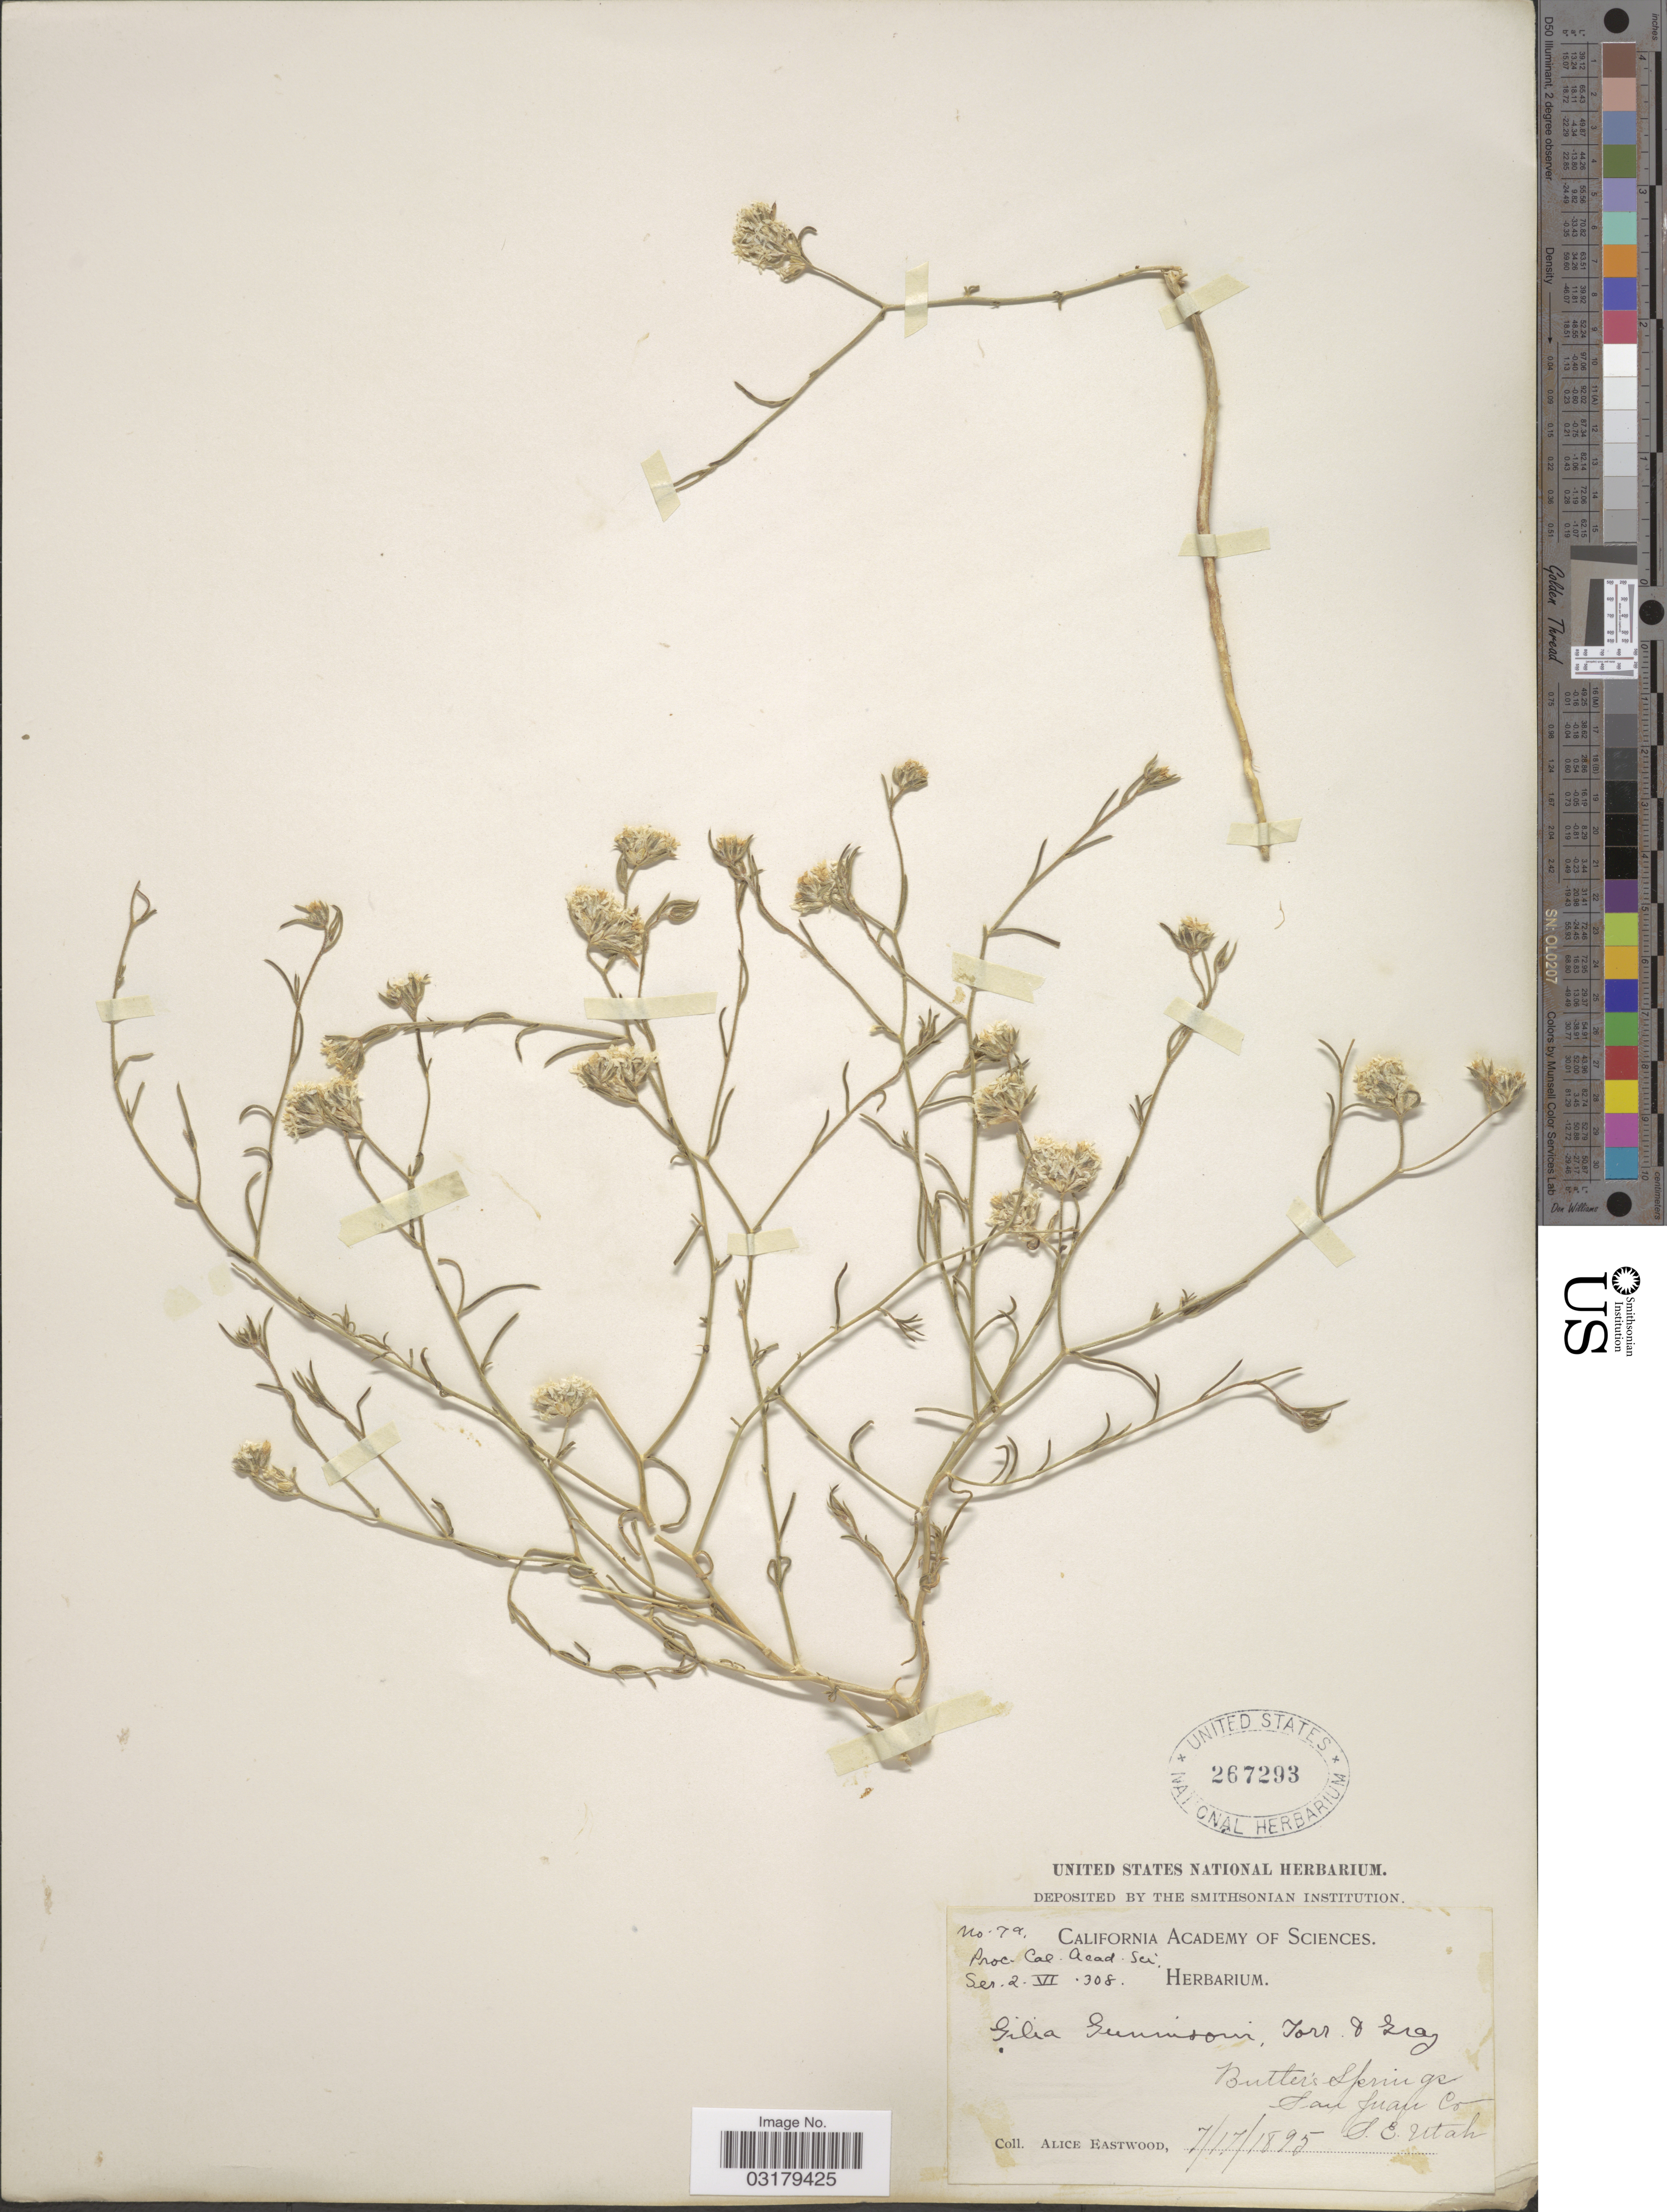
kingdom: Plantae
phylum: Tracheophyta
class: Magnoliopsida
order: Ericales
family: Polemoniaceae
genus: Ipomopsis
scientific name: Ipomopsis gunnisonii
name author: (Torr. & A. Gray) V.E. Grant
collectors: A. Eastwood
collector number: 7a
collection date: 1895-07-17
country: United States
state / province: Utah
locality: Butler's Springs. San Juan Co. S.E. Utah.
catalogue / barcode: US 267293